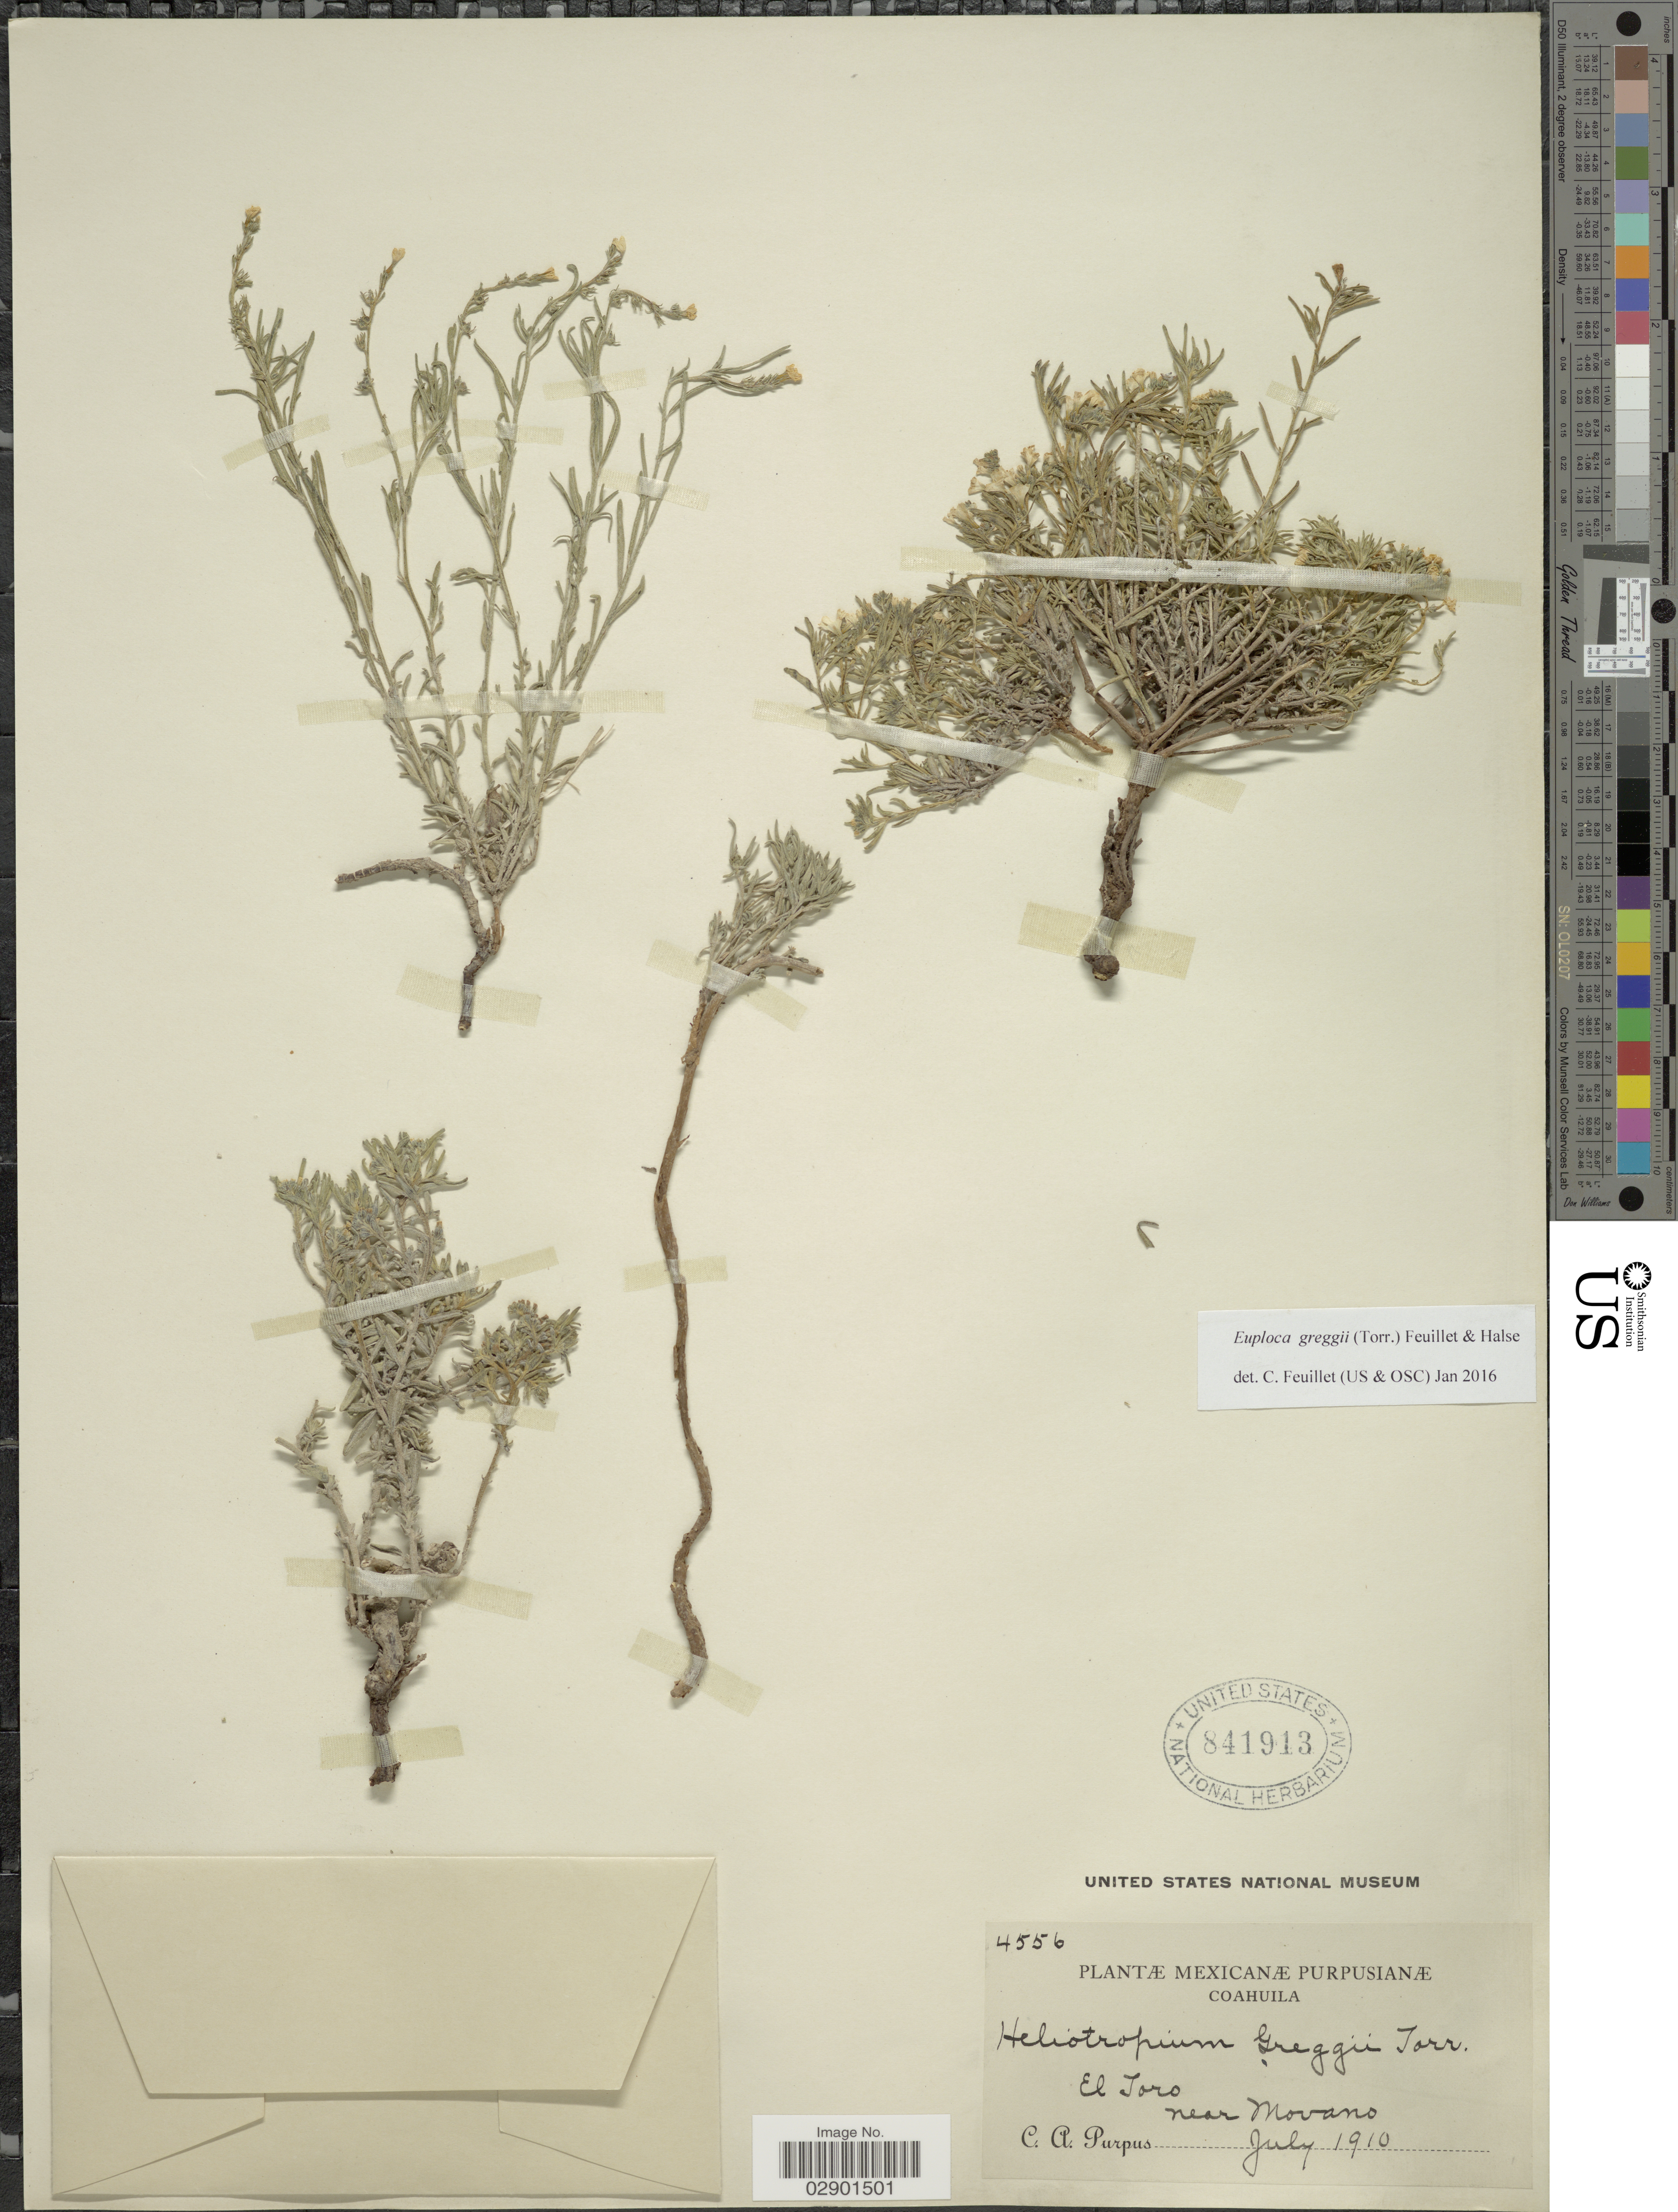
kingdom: Plantae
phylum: Tracheophyta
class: Magnoliopsida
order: Boraginales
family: Heliotropiaceae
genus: Euploca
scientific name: Euploca greggii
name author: (Torr.) Feuillet & Halse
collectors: C. A. Purpus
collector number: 4556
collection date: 1910-07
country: Mexico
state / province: Coahuila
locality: El Toro near Movano.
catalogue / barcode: US 841913